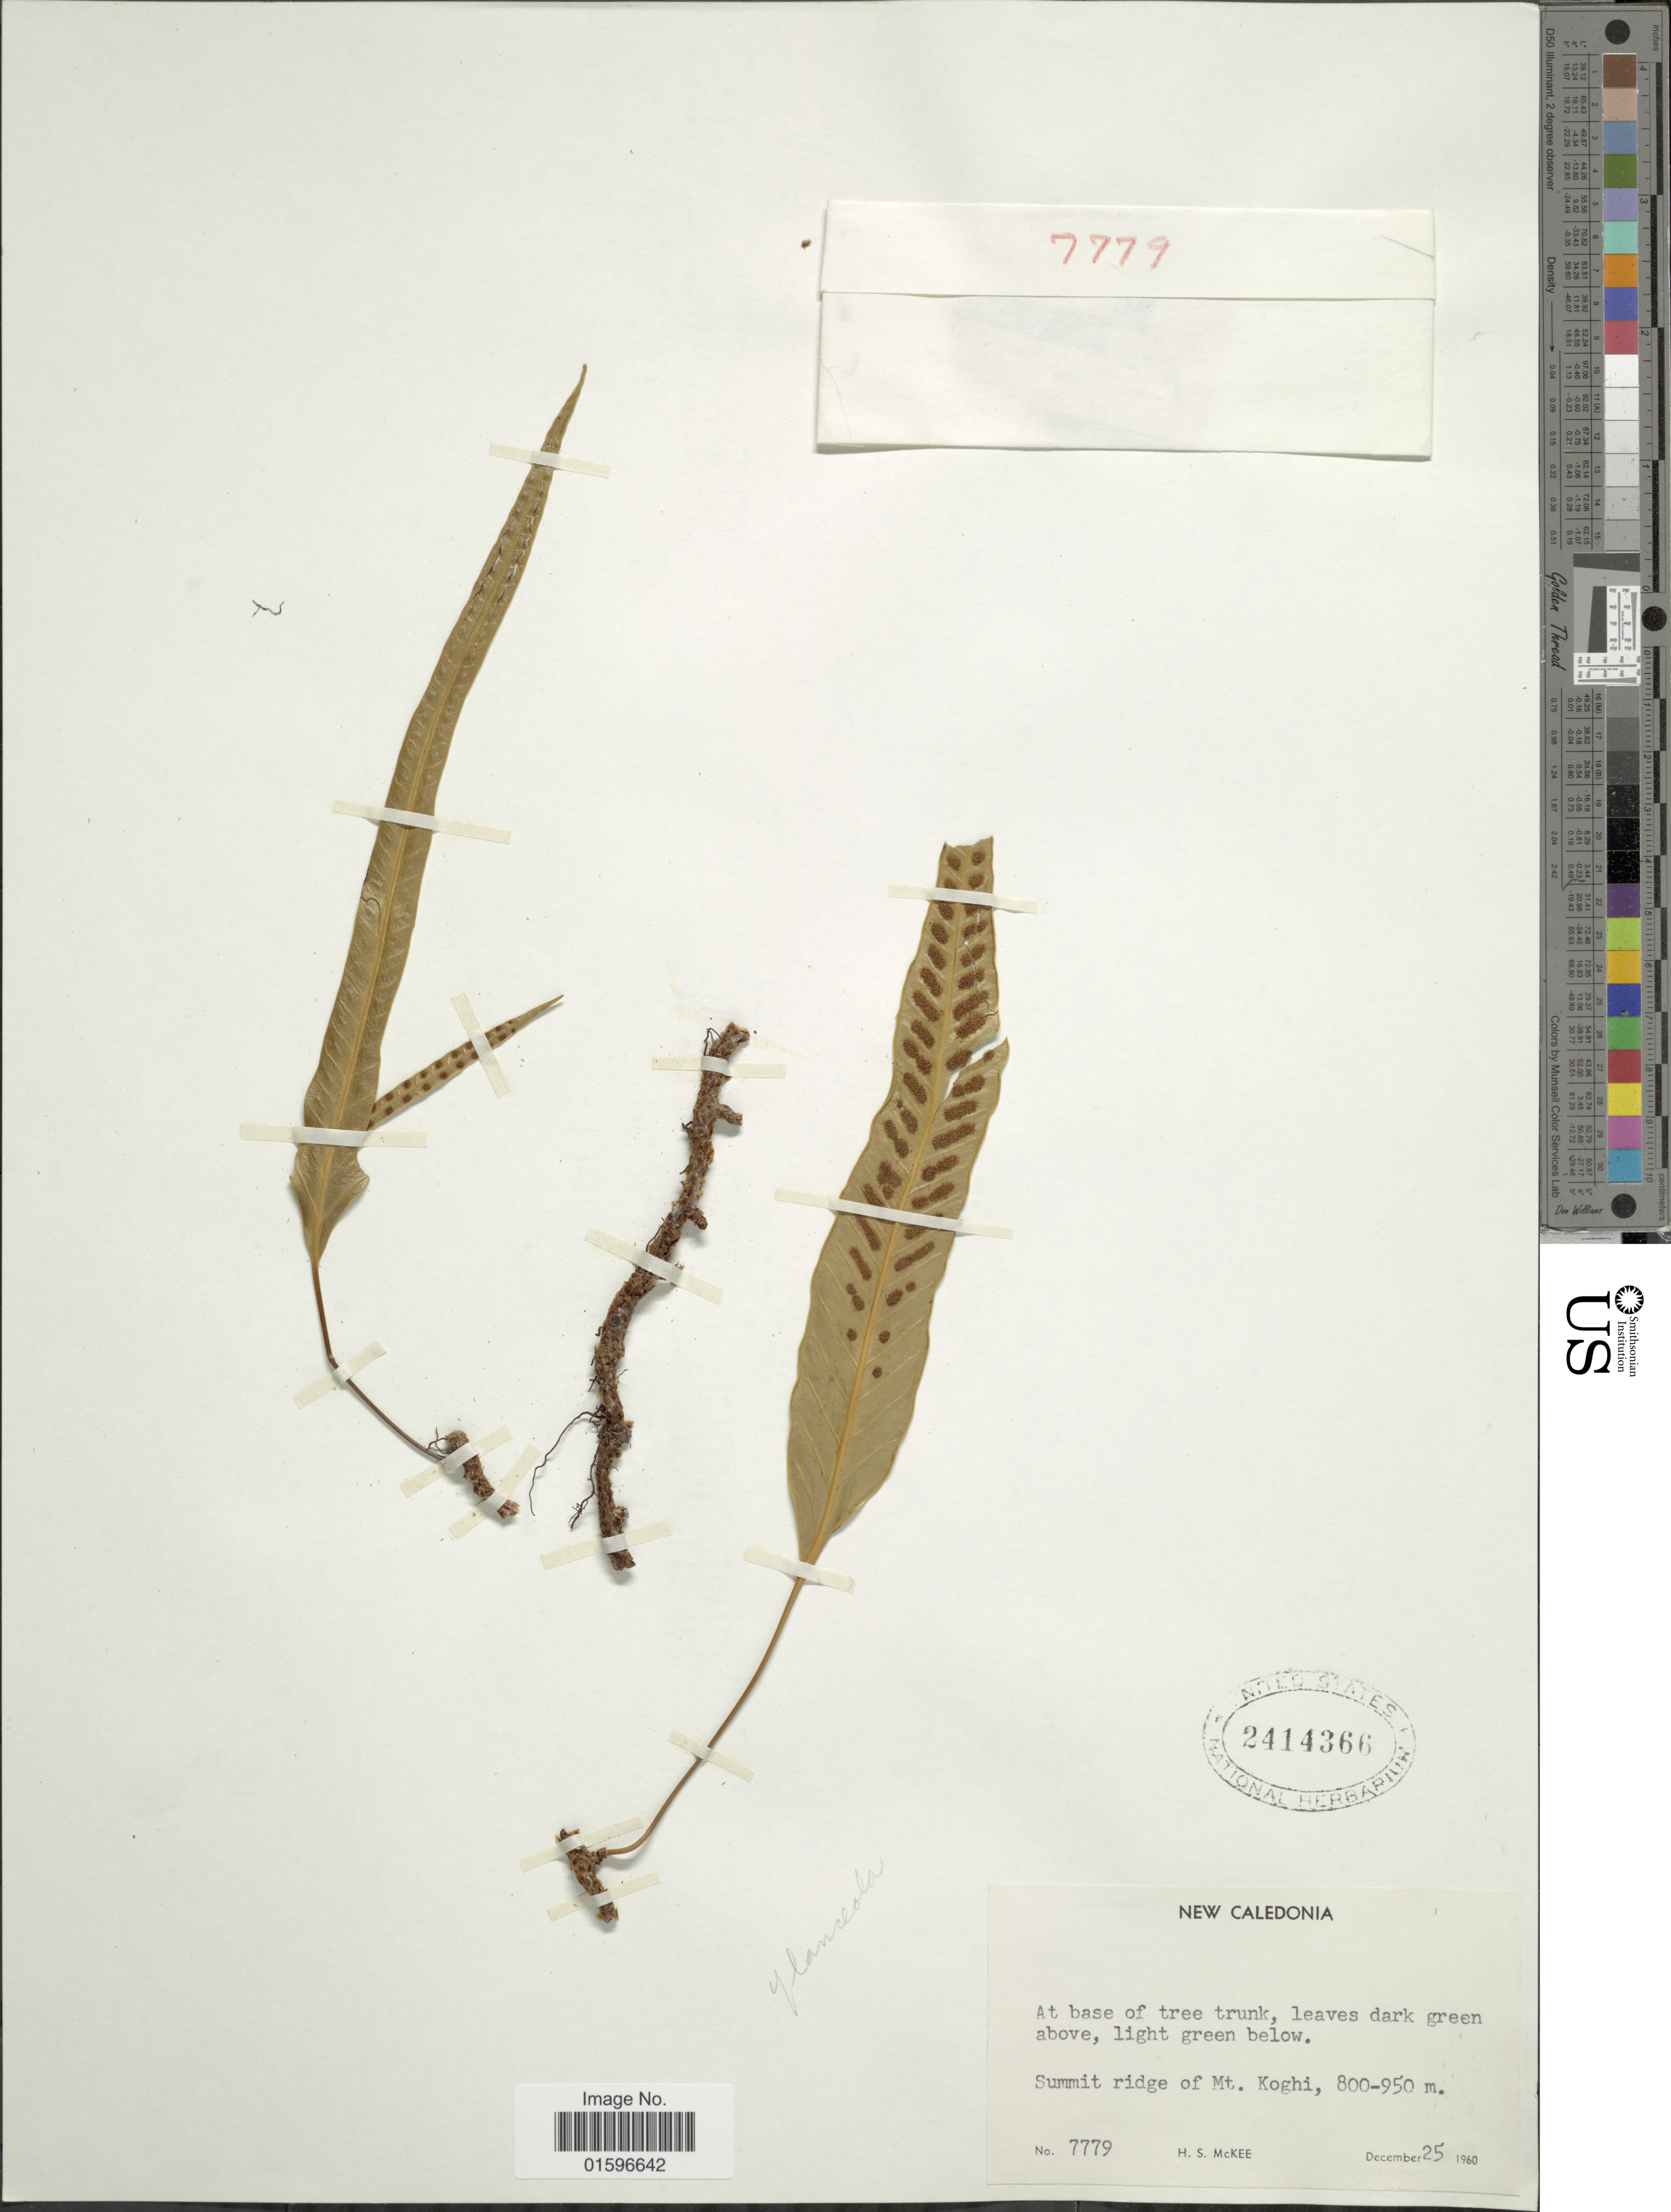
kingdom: Plantae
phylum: Tracheophyta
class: Polypodiopsida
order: Polypodiales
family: Polypodiaceae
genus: Polypodium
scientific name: Polypodium sp.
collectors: H. S. McKee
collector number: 7779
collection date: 1960-12-25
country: New Caledonia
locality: New Caledonia, summit ridge of Mt. Koghi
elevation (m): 800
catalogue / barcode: US 2414366